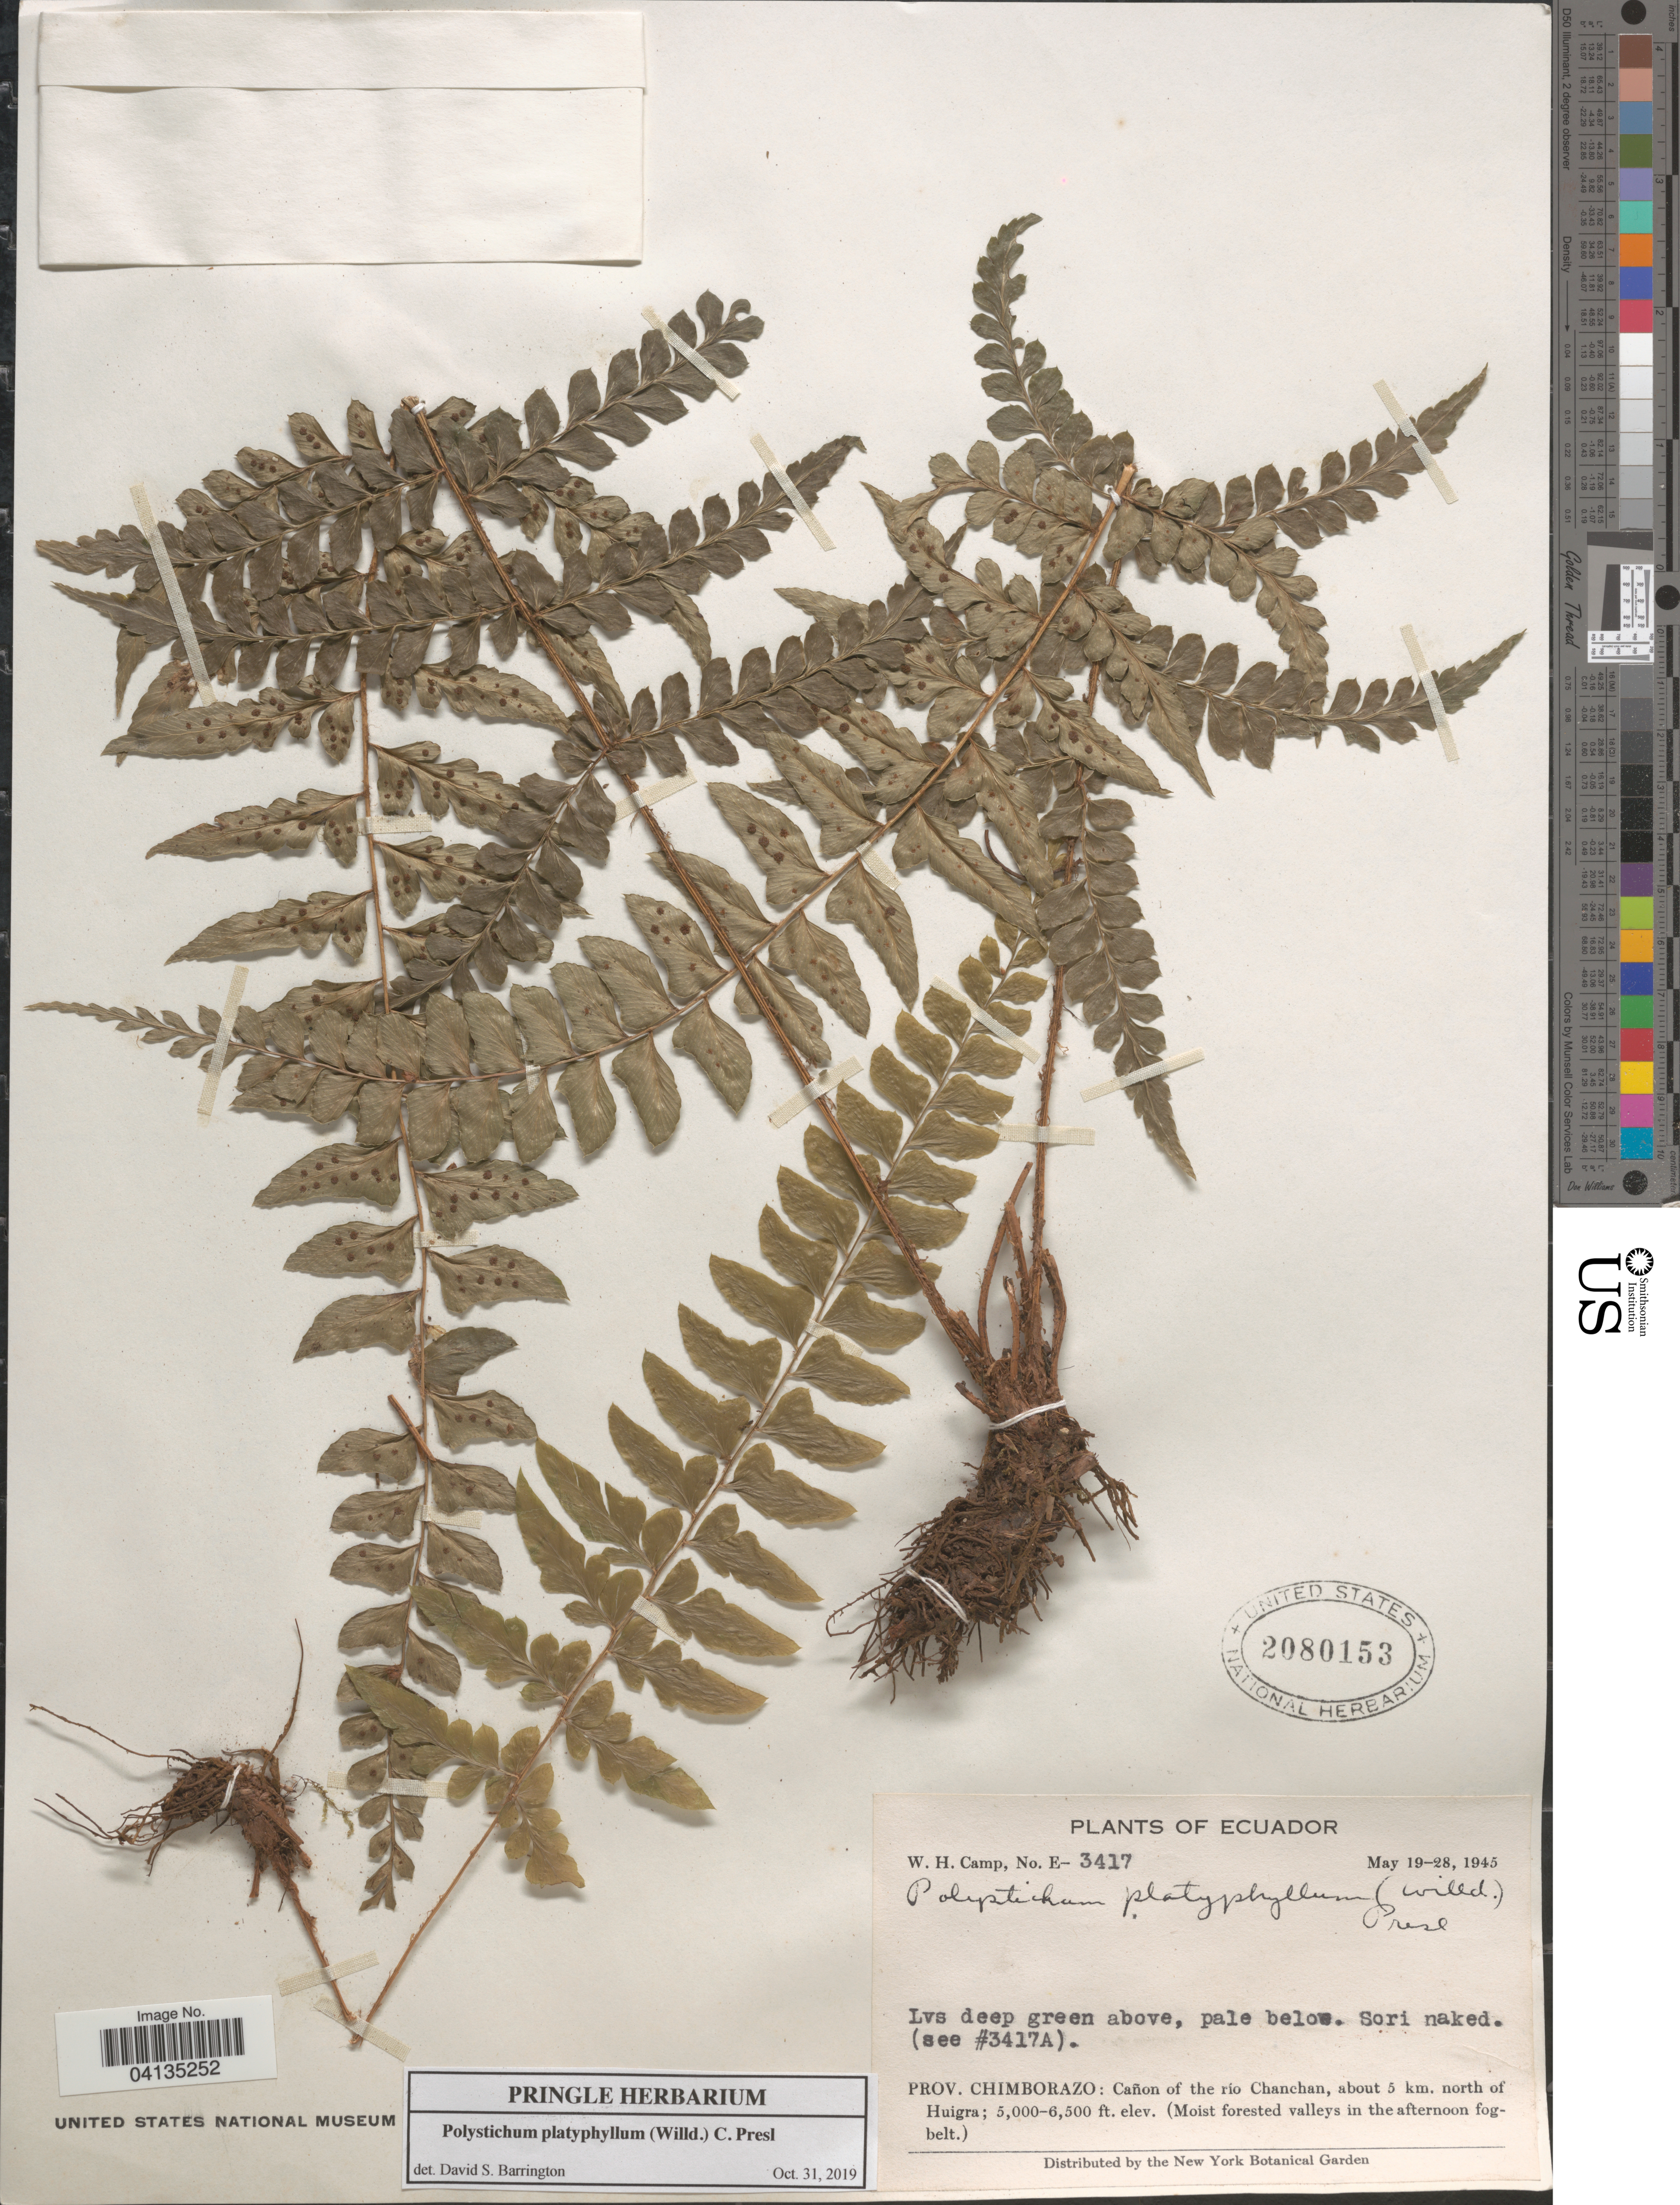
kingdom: Plantae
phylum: Tracheophyta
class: Polypodiopsida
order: Polypodiales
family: Dryopteridaceae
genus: Polystichum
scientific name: Polystichum platyphyllum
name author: (Willd.) C. Presl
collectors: W. H. Camp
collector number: E-3417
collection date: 1945-05-19/1945-05-28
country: Ecuador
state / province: Chimborazo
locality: Cañon of the río Chanchan, about 5 km. north of Huigra.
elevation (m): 1524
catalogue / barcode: US 2080153